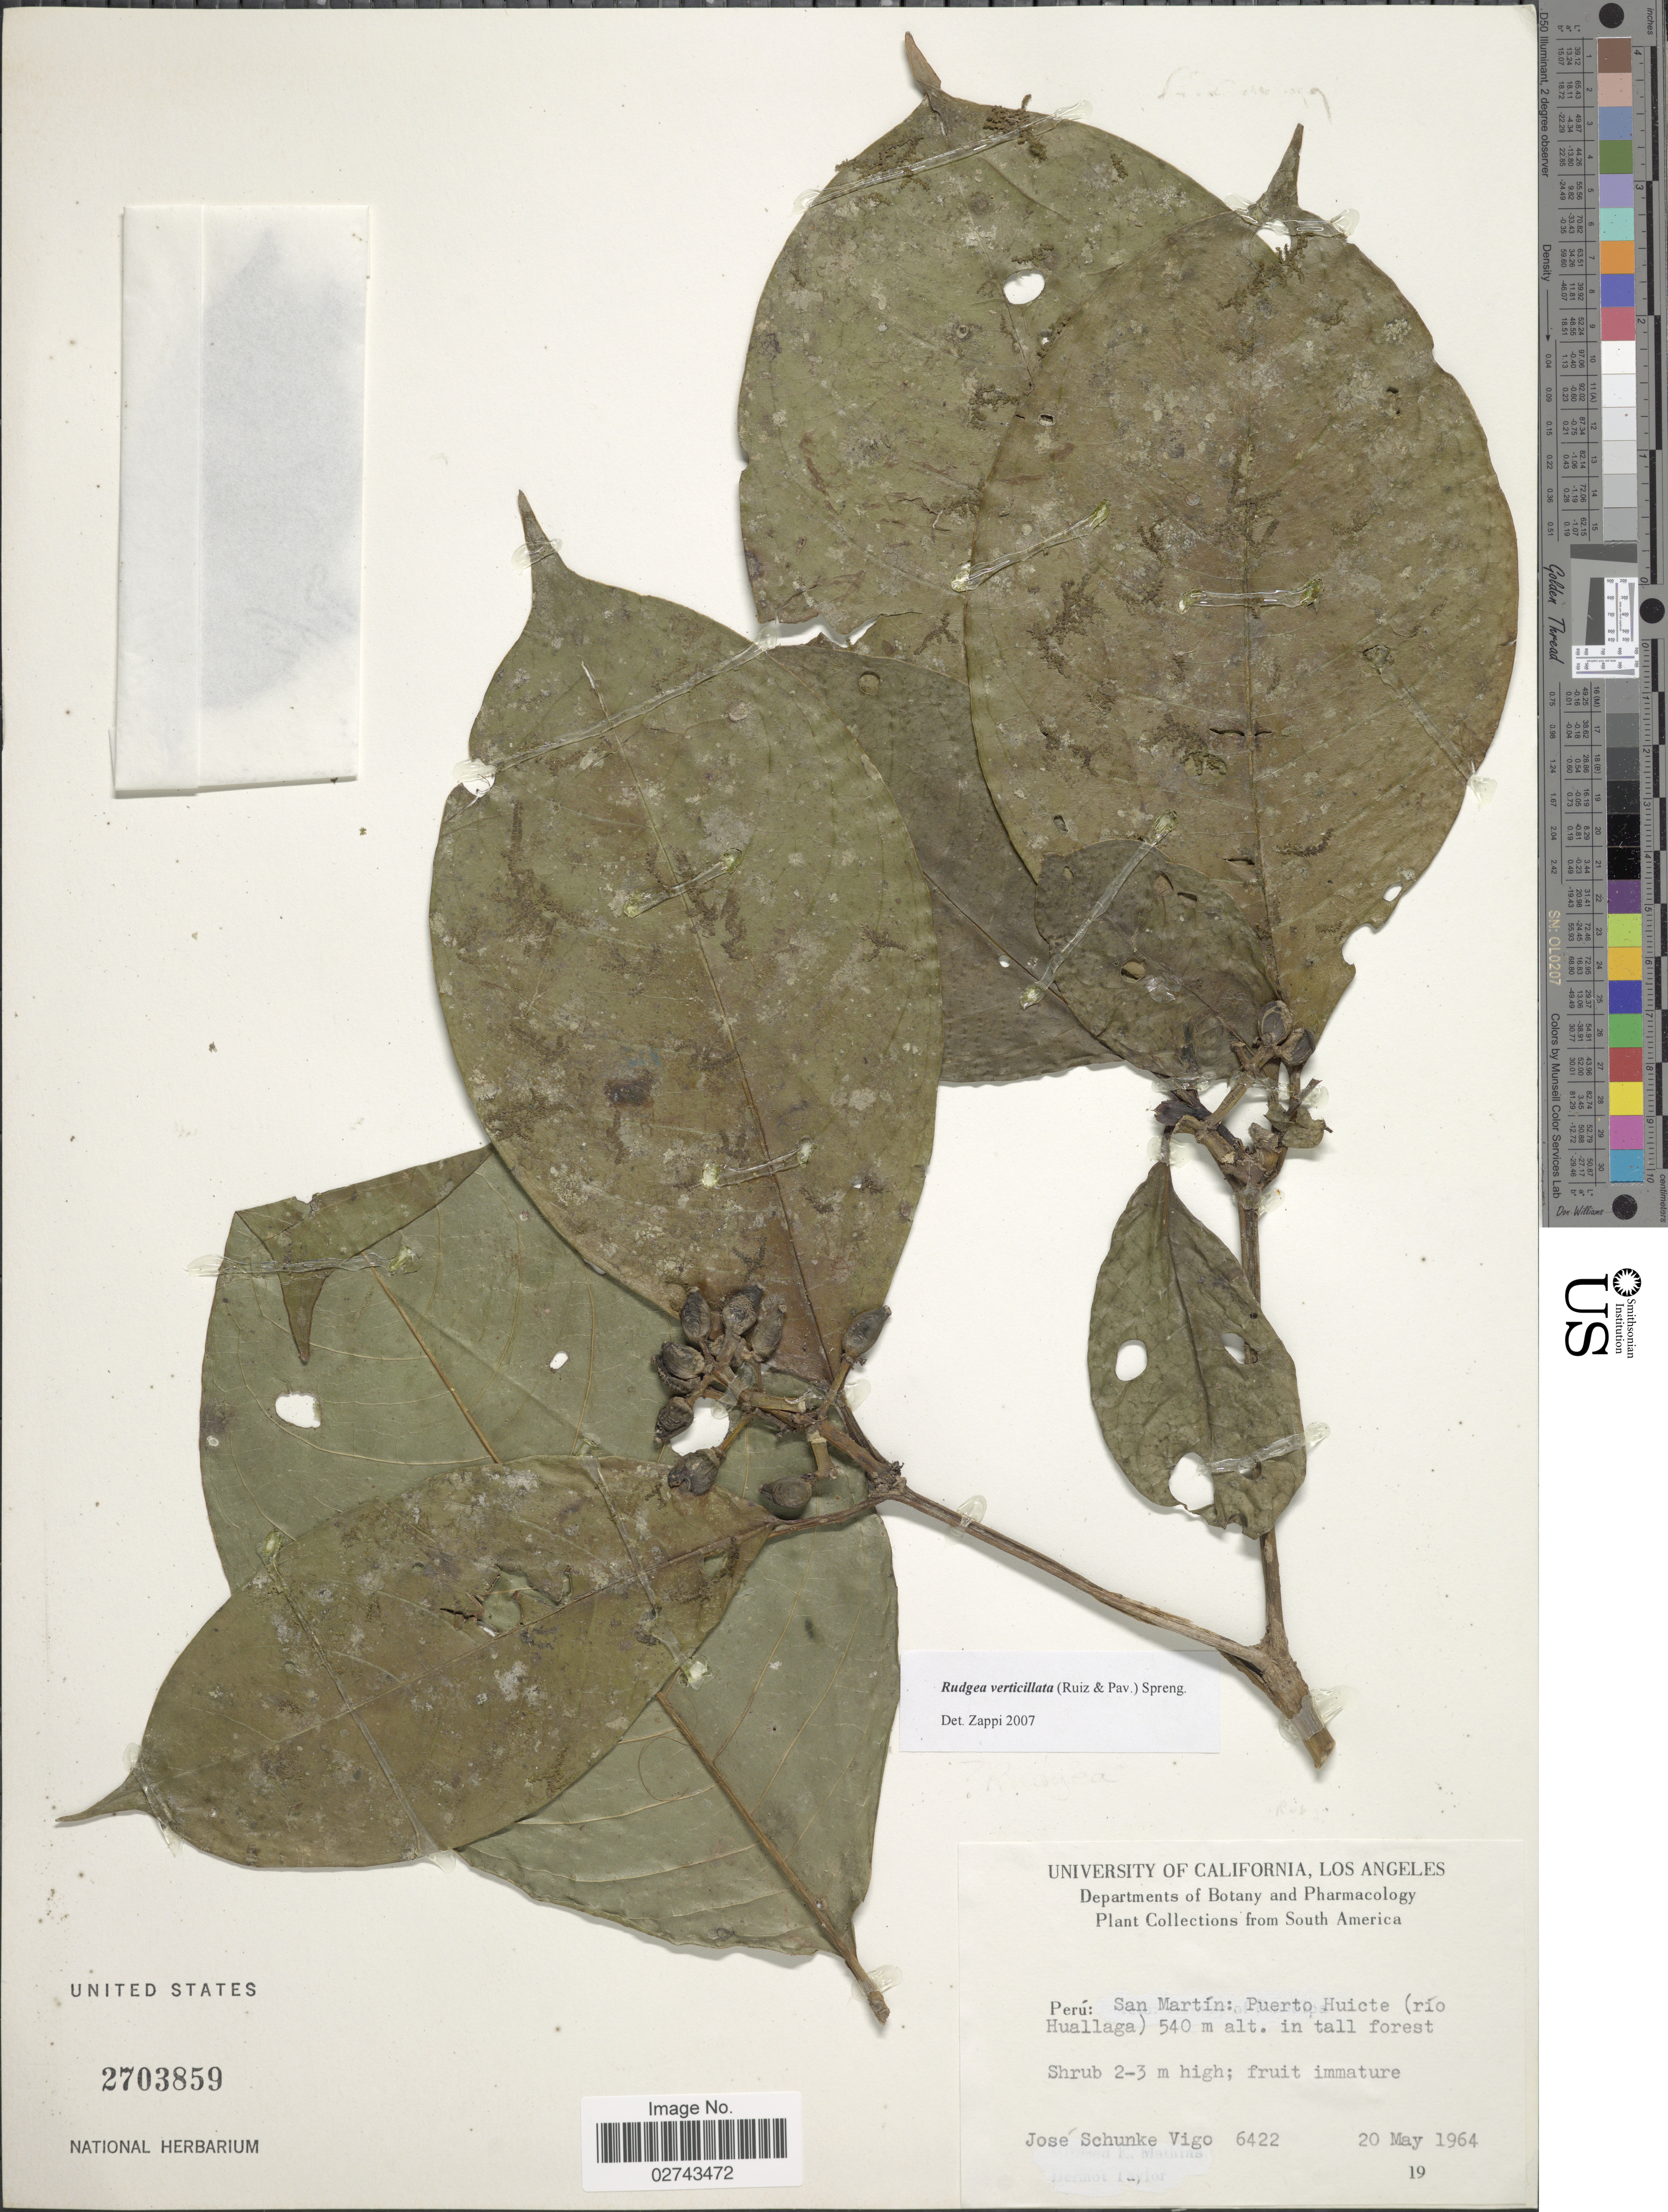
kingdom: Plantae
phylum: Tracheophyta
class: Magnoliopsida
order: Gentianales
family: Rubiaceae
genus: Rudgea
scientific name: Rudgea verticillata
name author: (Ruiz & Pav.) Spreng.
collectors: J. Schunke Vigo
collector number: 6422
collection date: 1964-05-20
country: Peru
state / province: San Martín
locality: Puerto Huicte (rio Huallaga)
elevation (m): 540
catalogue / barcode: US 2703859